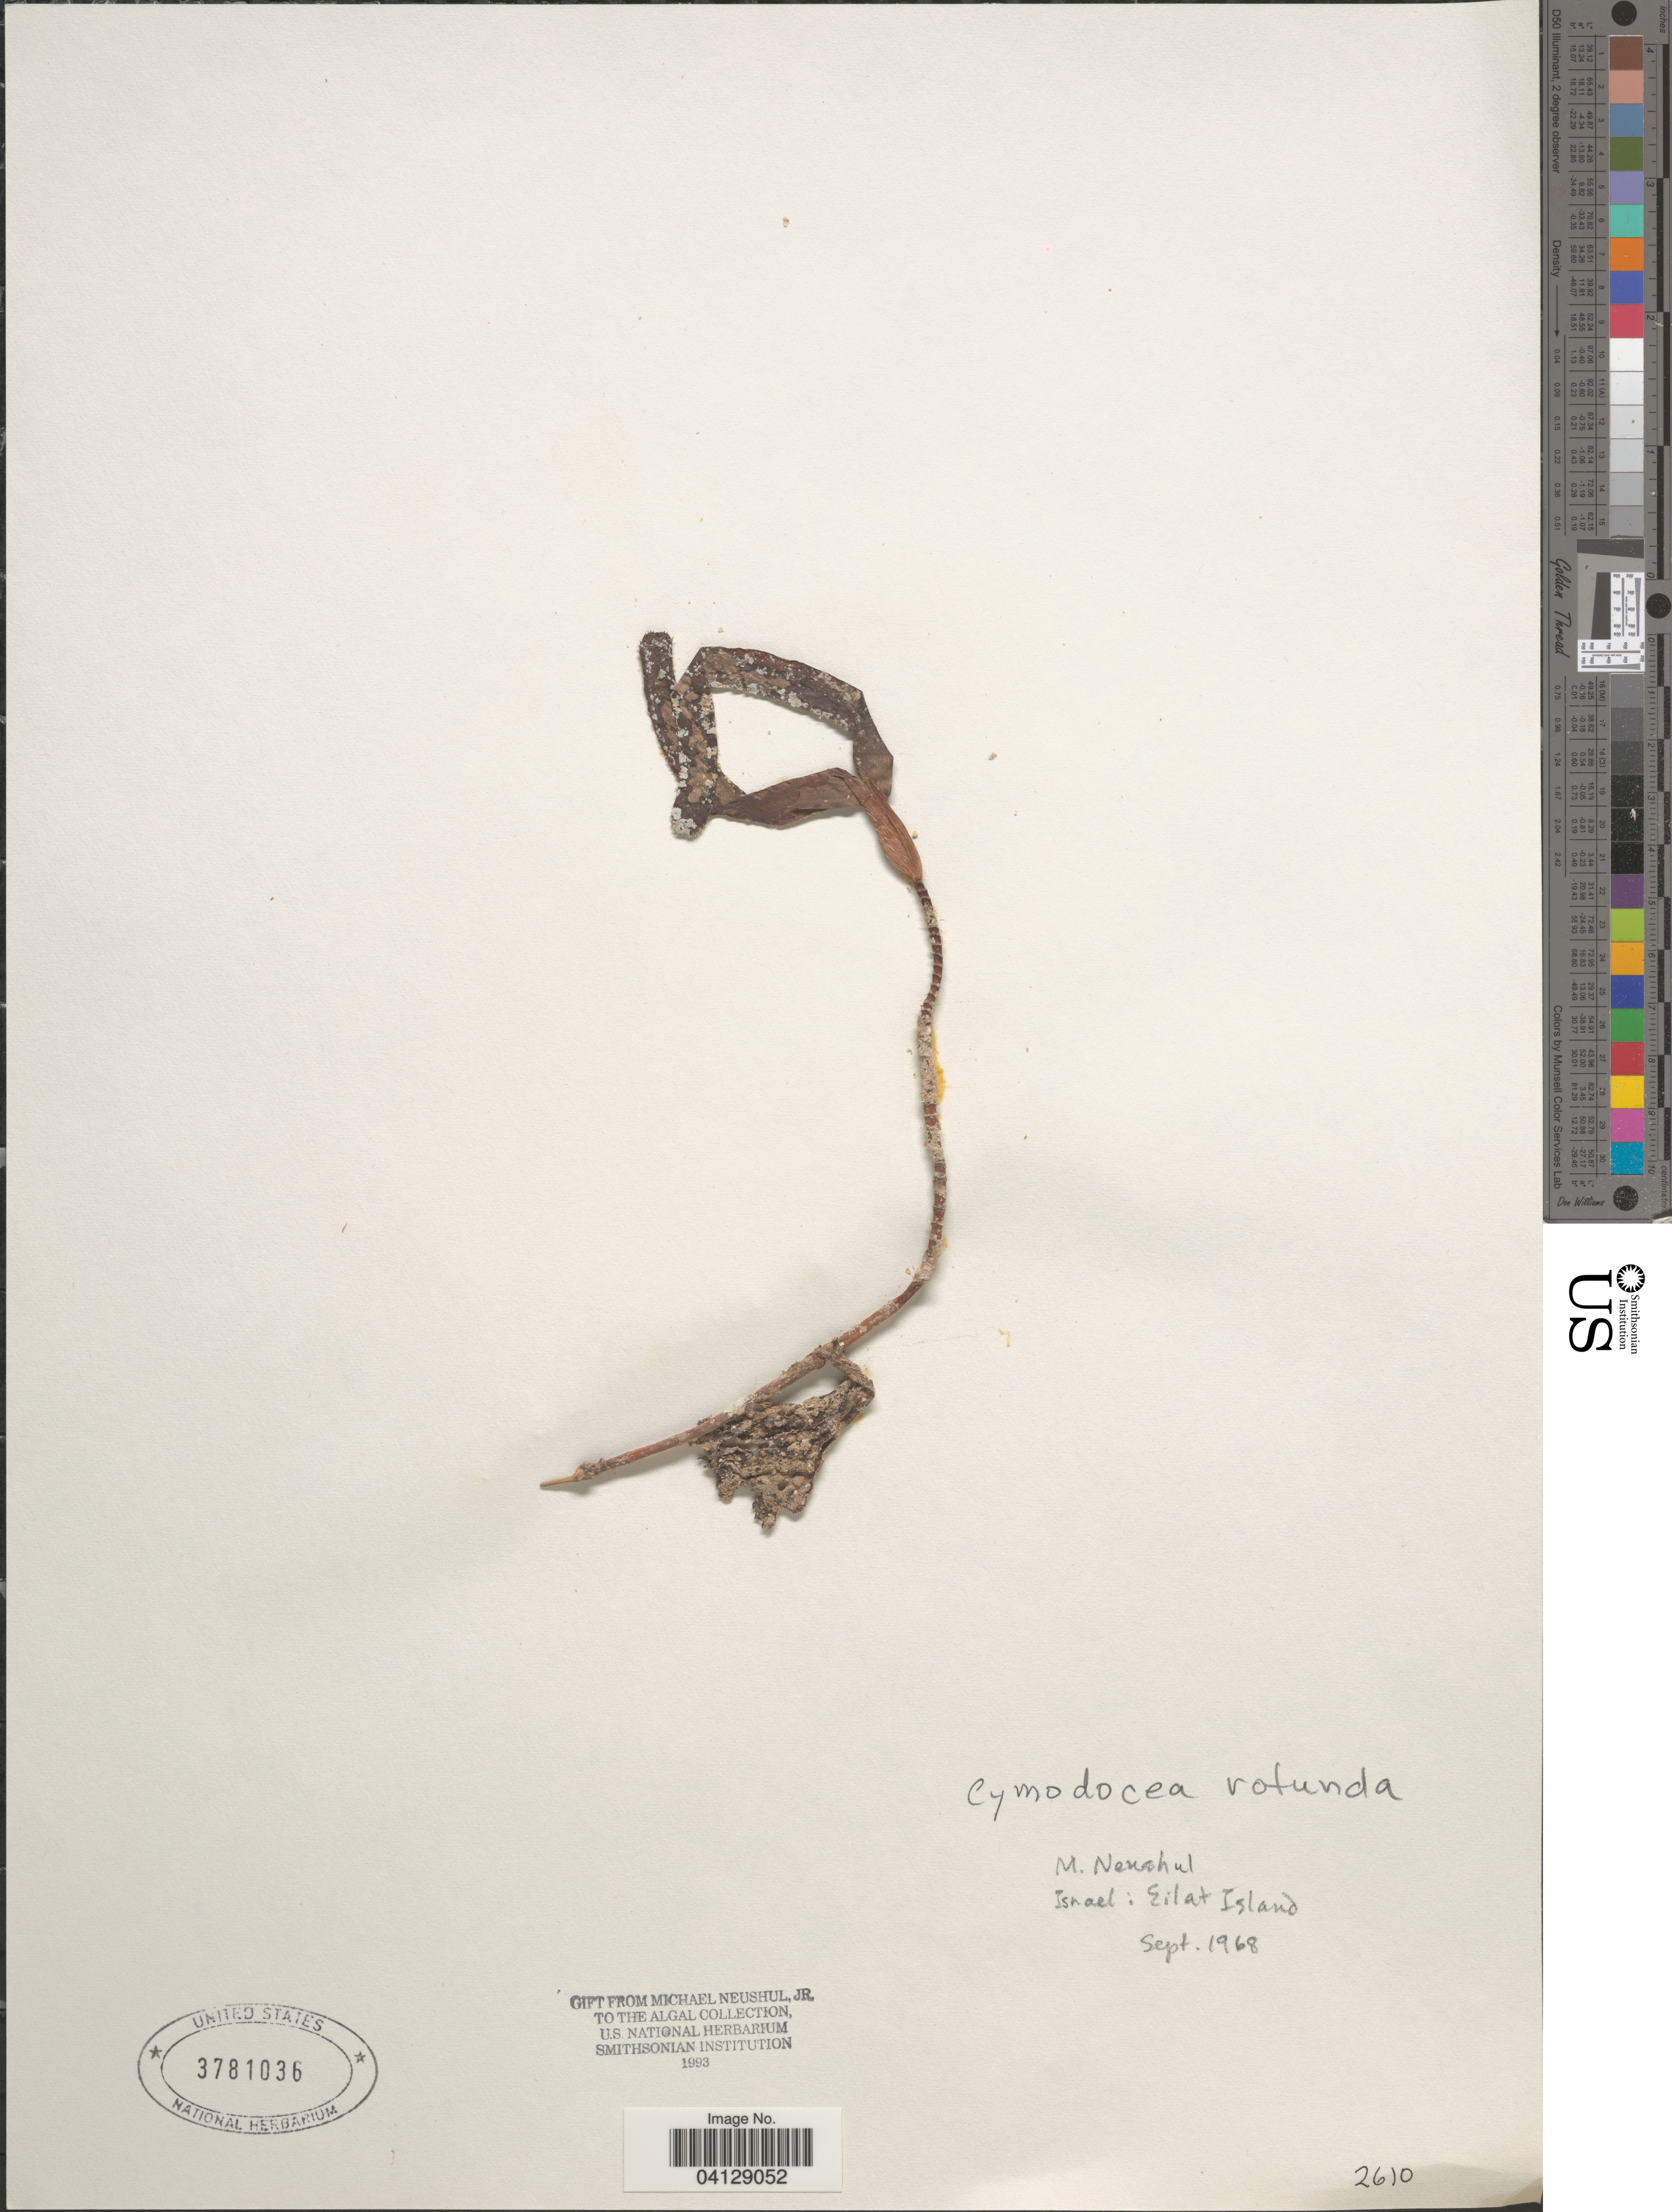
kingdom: Plantae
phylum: Tracheophyta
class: Liliopsida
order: Alismatales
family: Cymodoceaceae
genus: Cymodocea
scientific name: Cymodocea rotundata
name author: Asch. & Schweinf.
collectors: M. Neushul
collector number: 2610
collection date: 1968-09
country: Israel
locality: Eilat Island.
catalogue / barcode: US 3781036